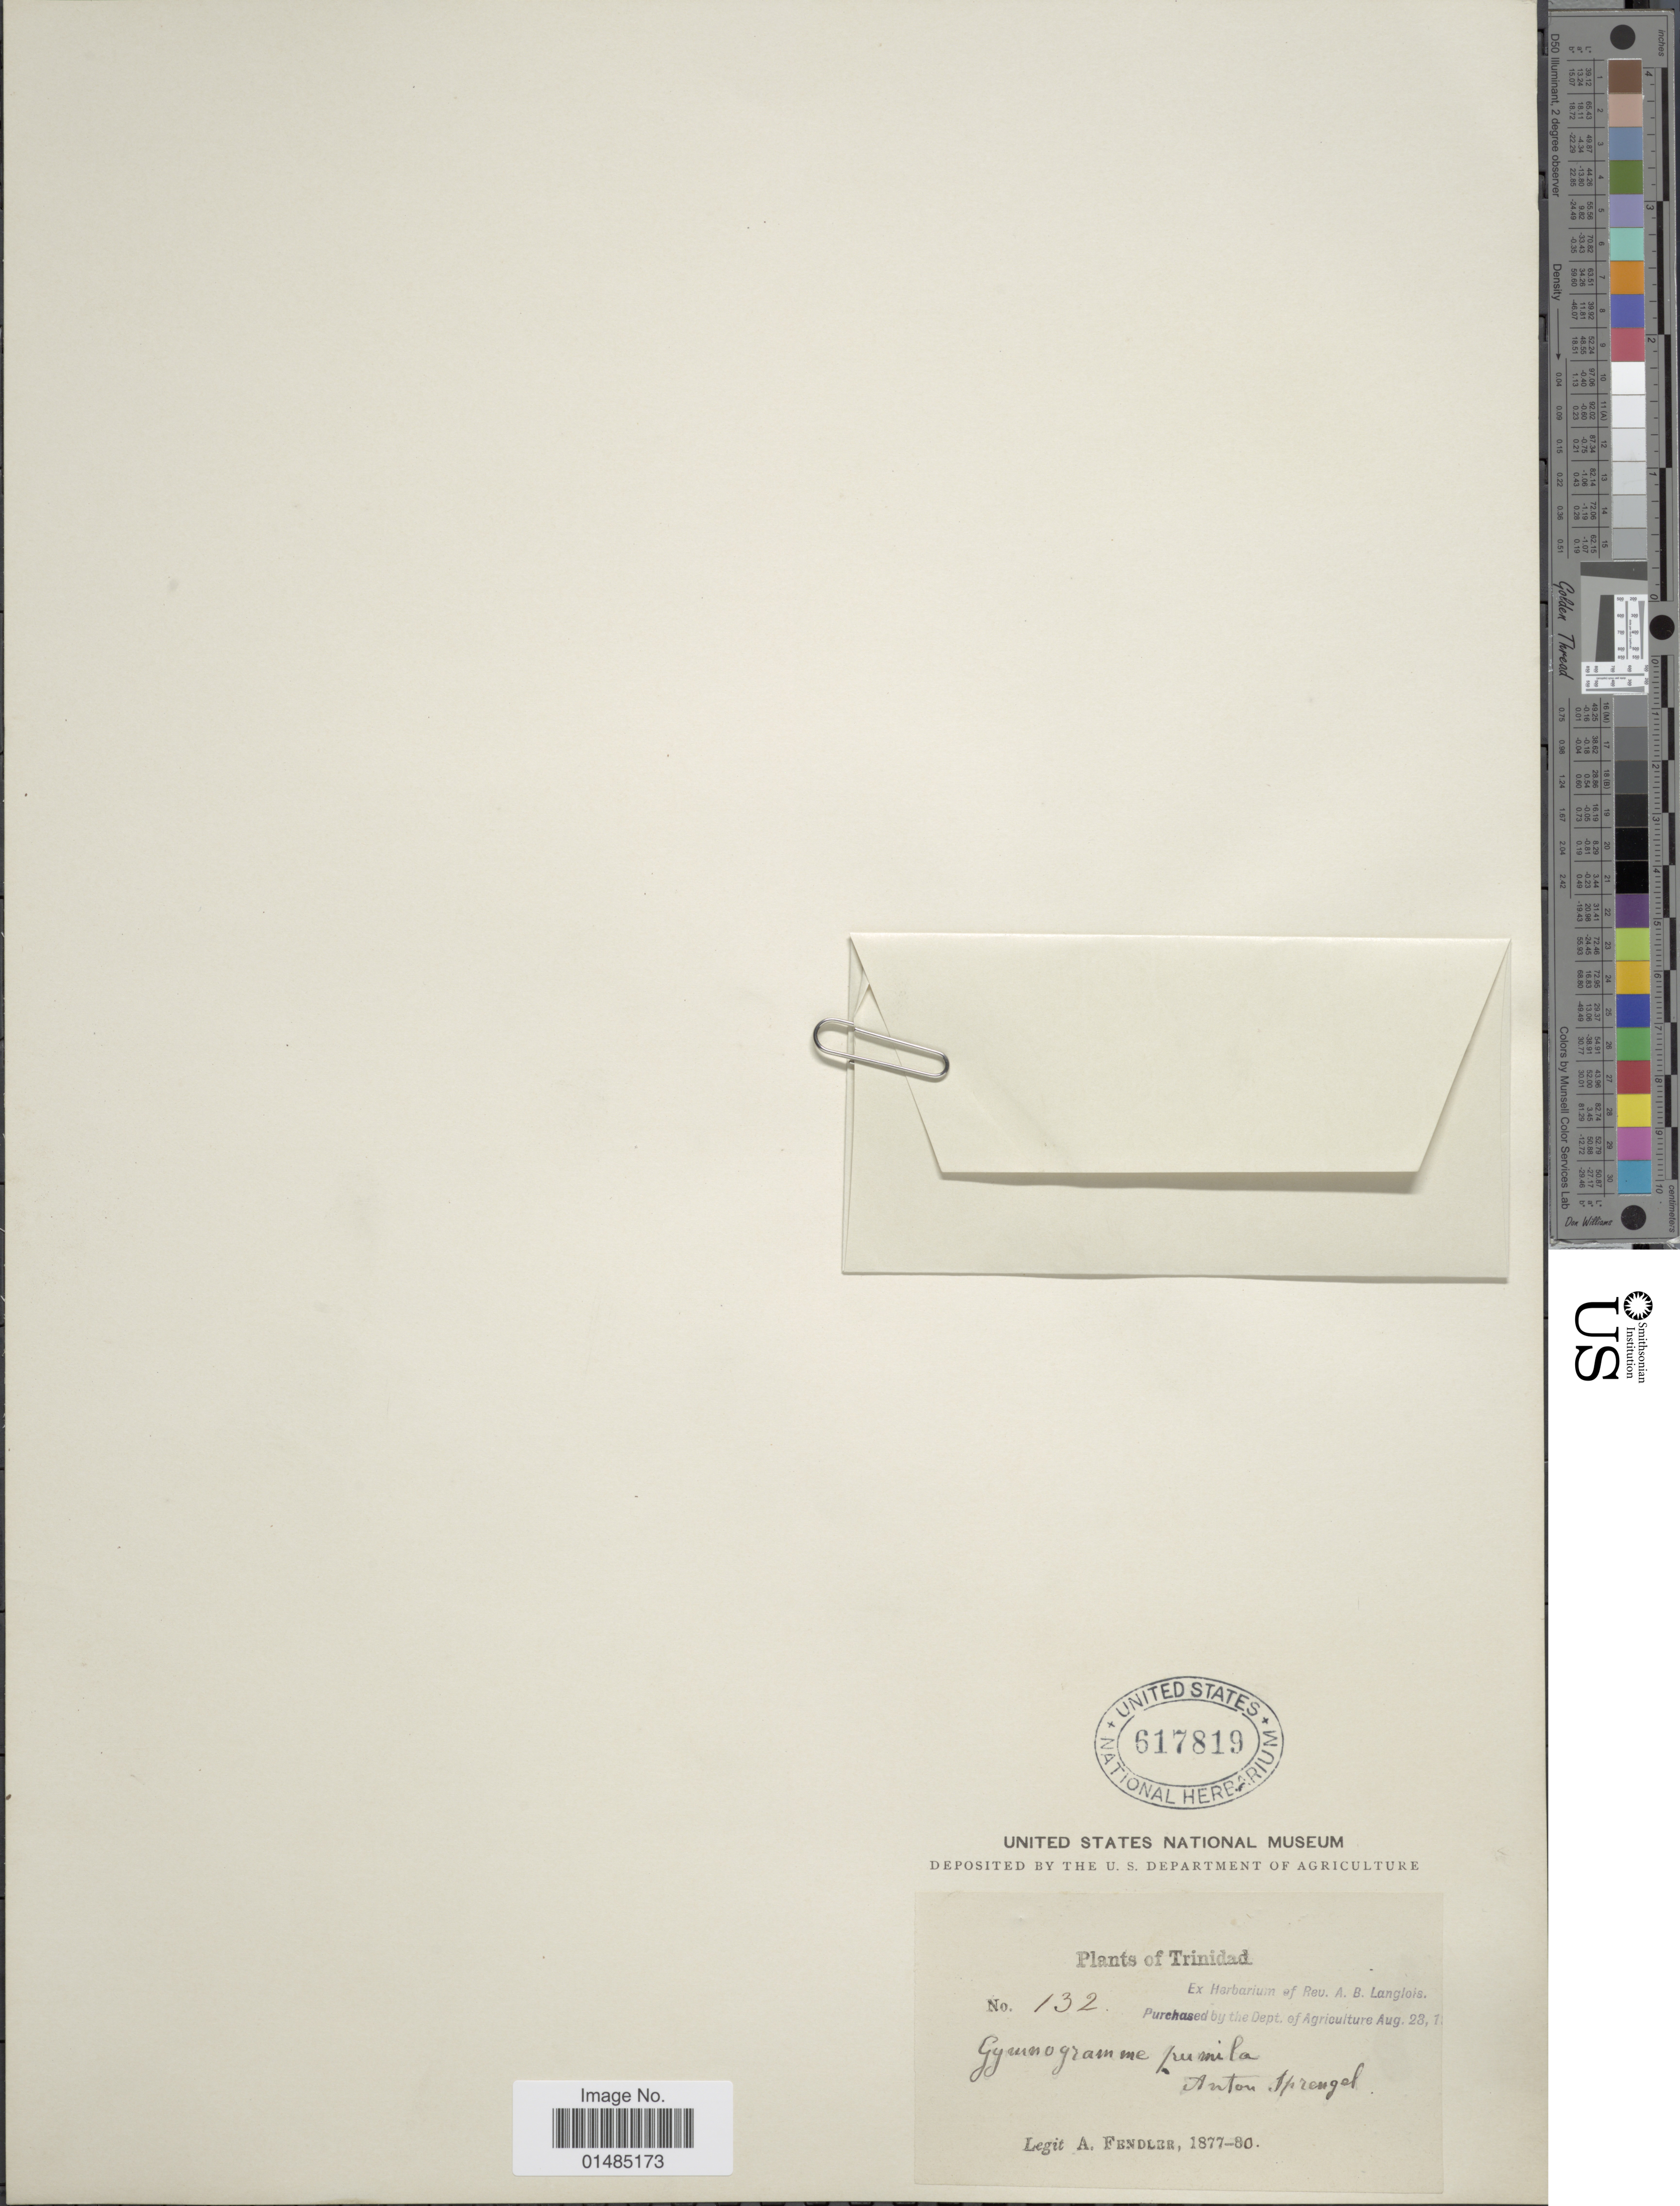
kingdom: Plantae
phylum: Tracheophyta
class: Polypodiopsida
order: Polypodiales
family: Pteridaceae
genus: Hecistopteris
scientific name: Hecistopteris pumila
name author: Christ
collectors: A. Fendler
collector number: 132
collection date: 1877/1880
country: Trinidad and Tobago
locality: Trinidad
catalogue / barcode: US 617819